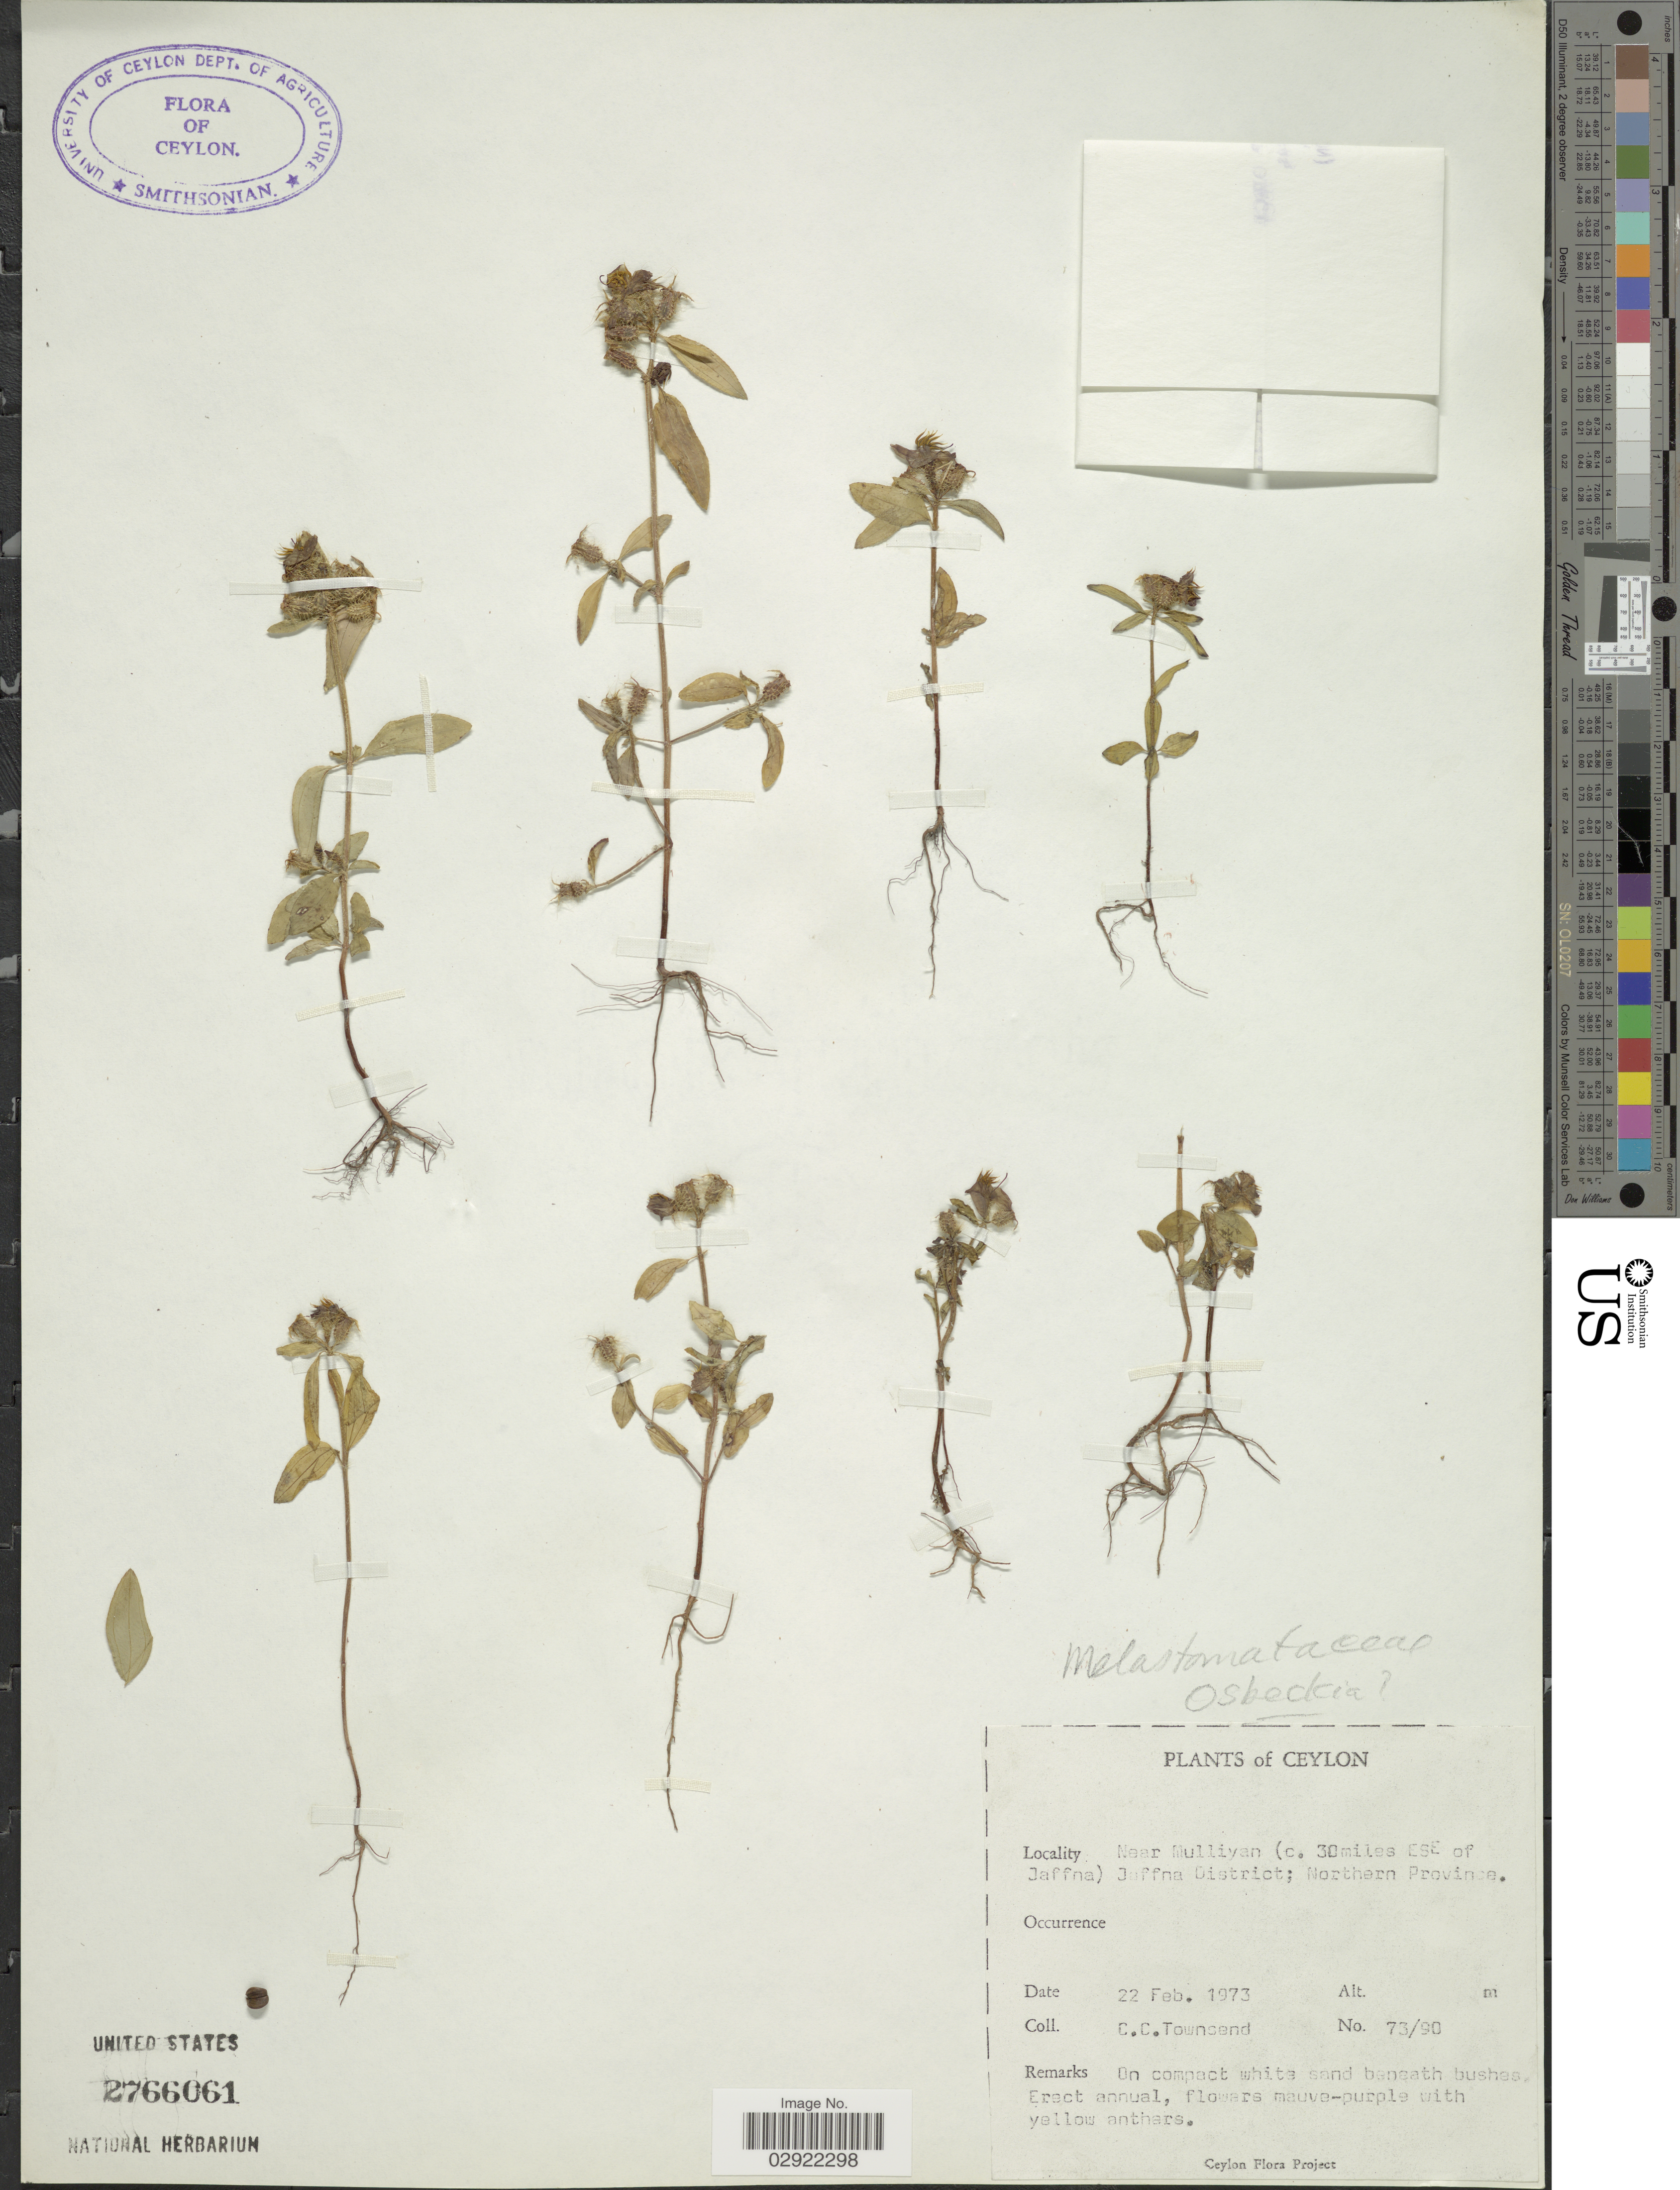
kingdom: Plantae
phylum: Tracheophyta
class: Magnoliopsida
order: Myrtales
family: Melastomataceae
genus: Osbeckia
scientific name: Osbeckia sp.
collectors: C. C. Townsend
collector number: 73/90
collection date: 1973-02-22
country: Sri Lanka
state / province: Northern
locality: Ceylon. Near Mulliyan (c. 30 miles ESE of Jaffna) Jaffna District.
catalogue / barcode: US 2766061